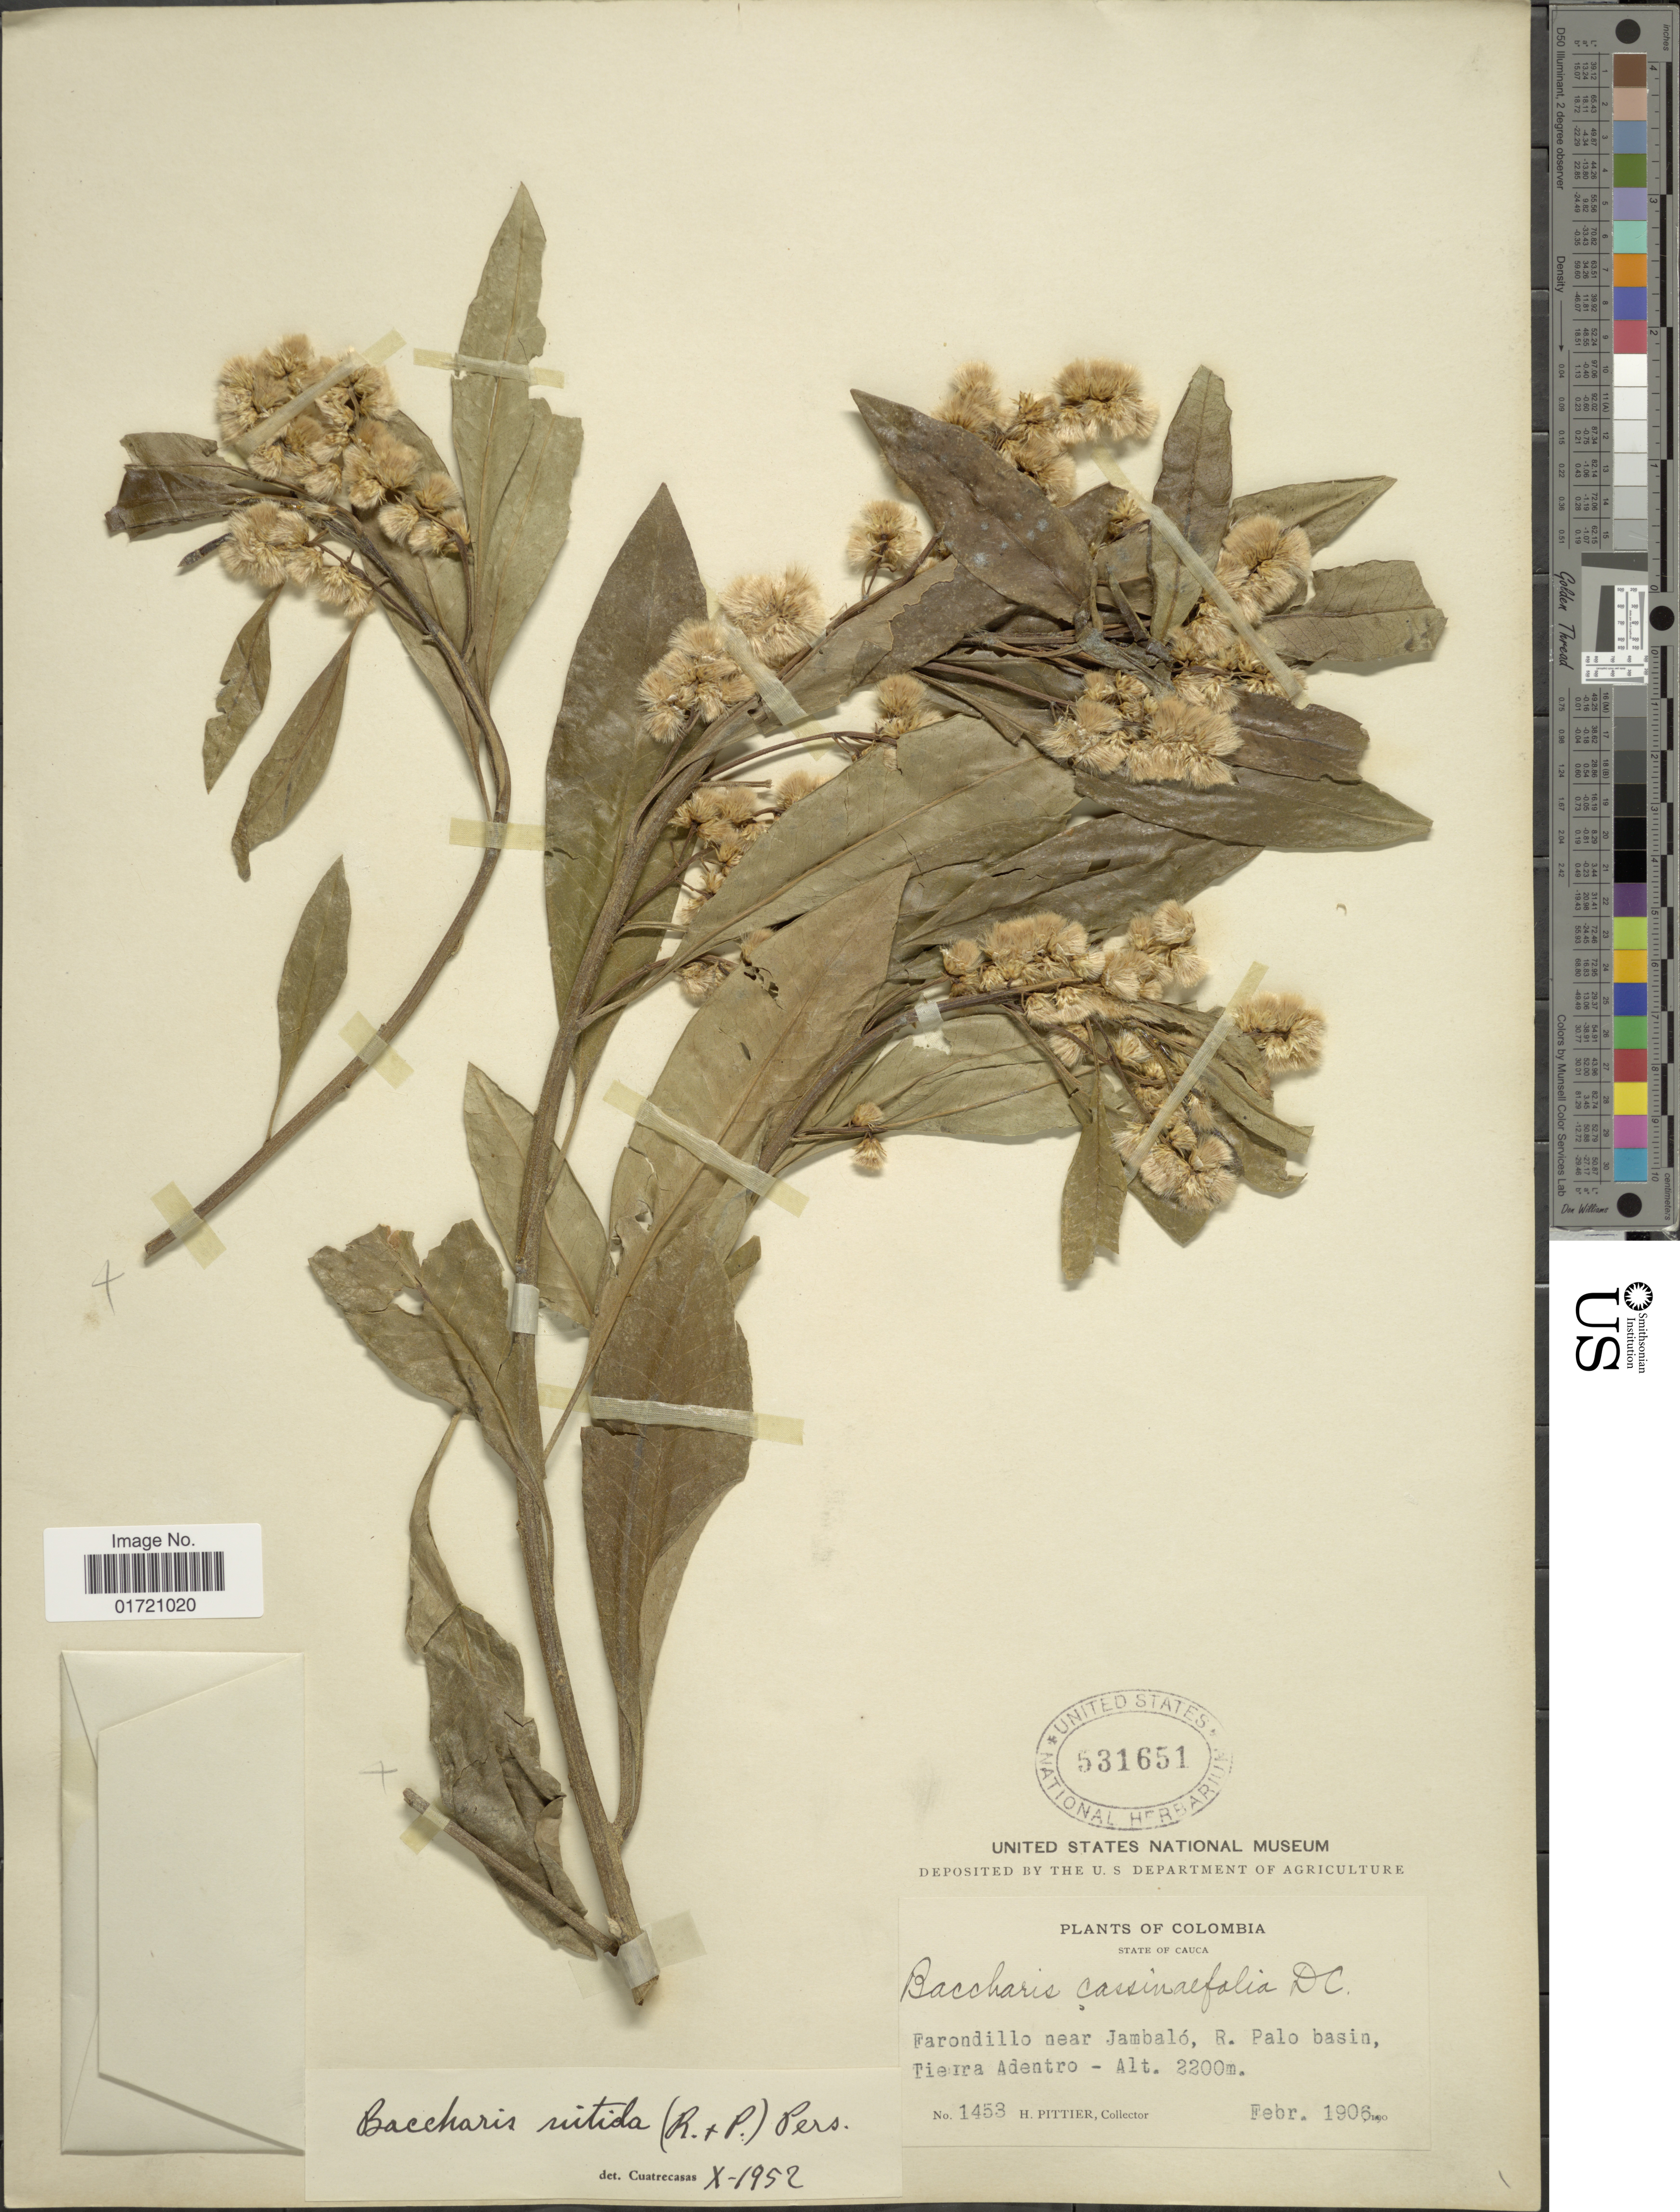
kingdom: Plantae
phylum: Tracheophyta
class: Magnoliopsida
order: Asterales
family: Asteraceae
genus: Baccharis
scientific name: Baccharis nitida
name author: (Ruiz & Pav.) Pers.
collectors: H. F. Pittier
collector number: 1453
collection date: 1906-02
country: Colombia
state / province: Cauca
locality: State of Cauca. Farondillo near Jambaló, R. Palo basin, Tierra Adentro.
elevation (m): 2200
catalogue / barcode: US 531651